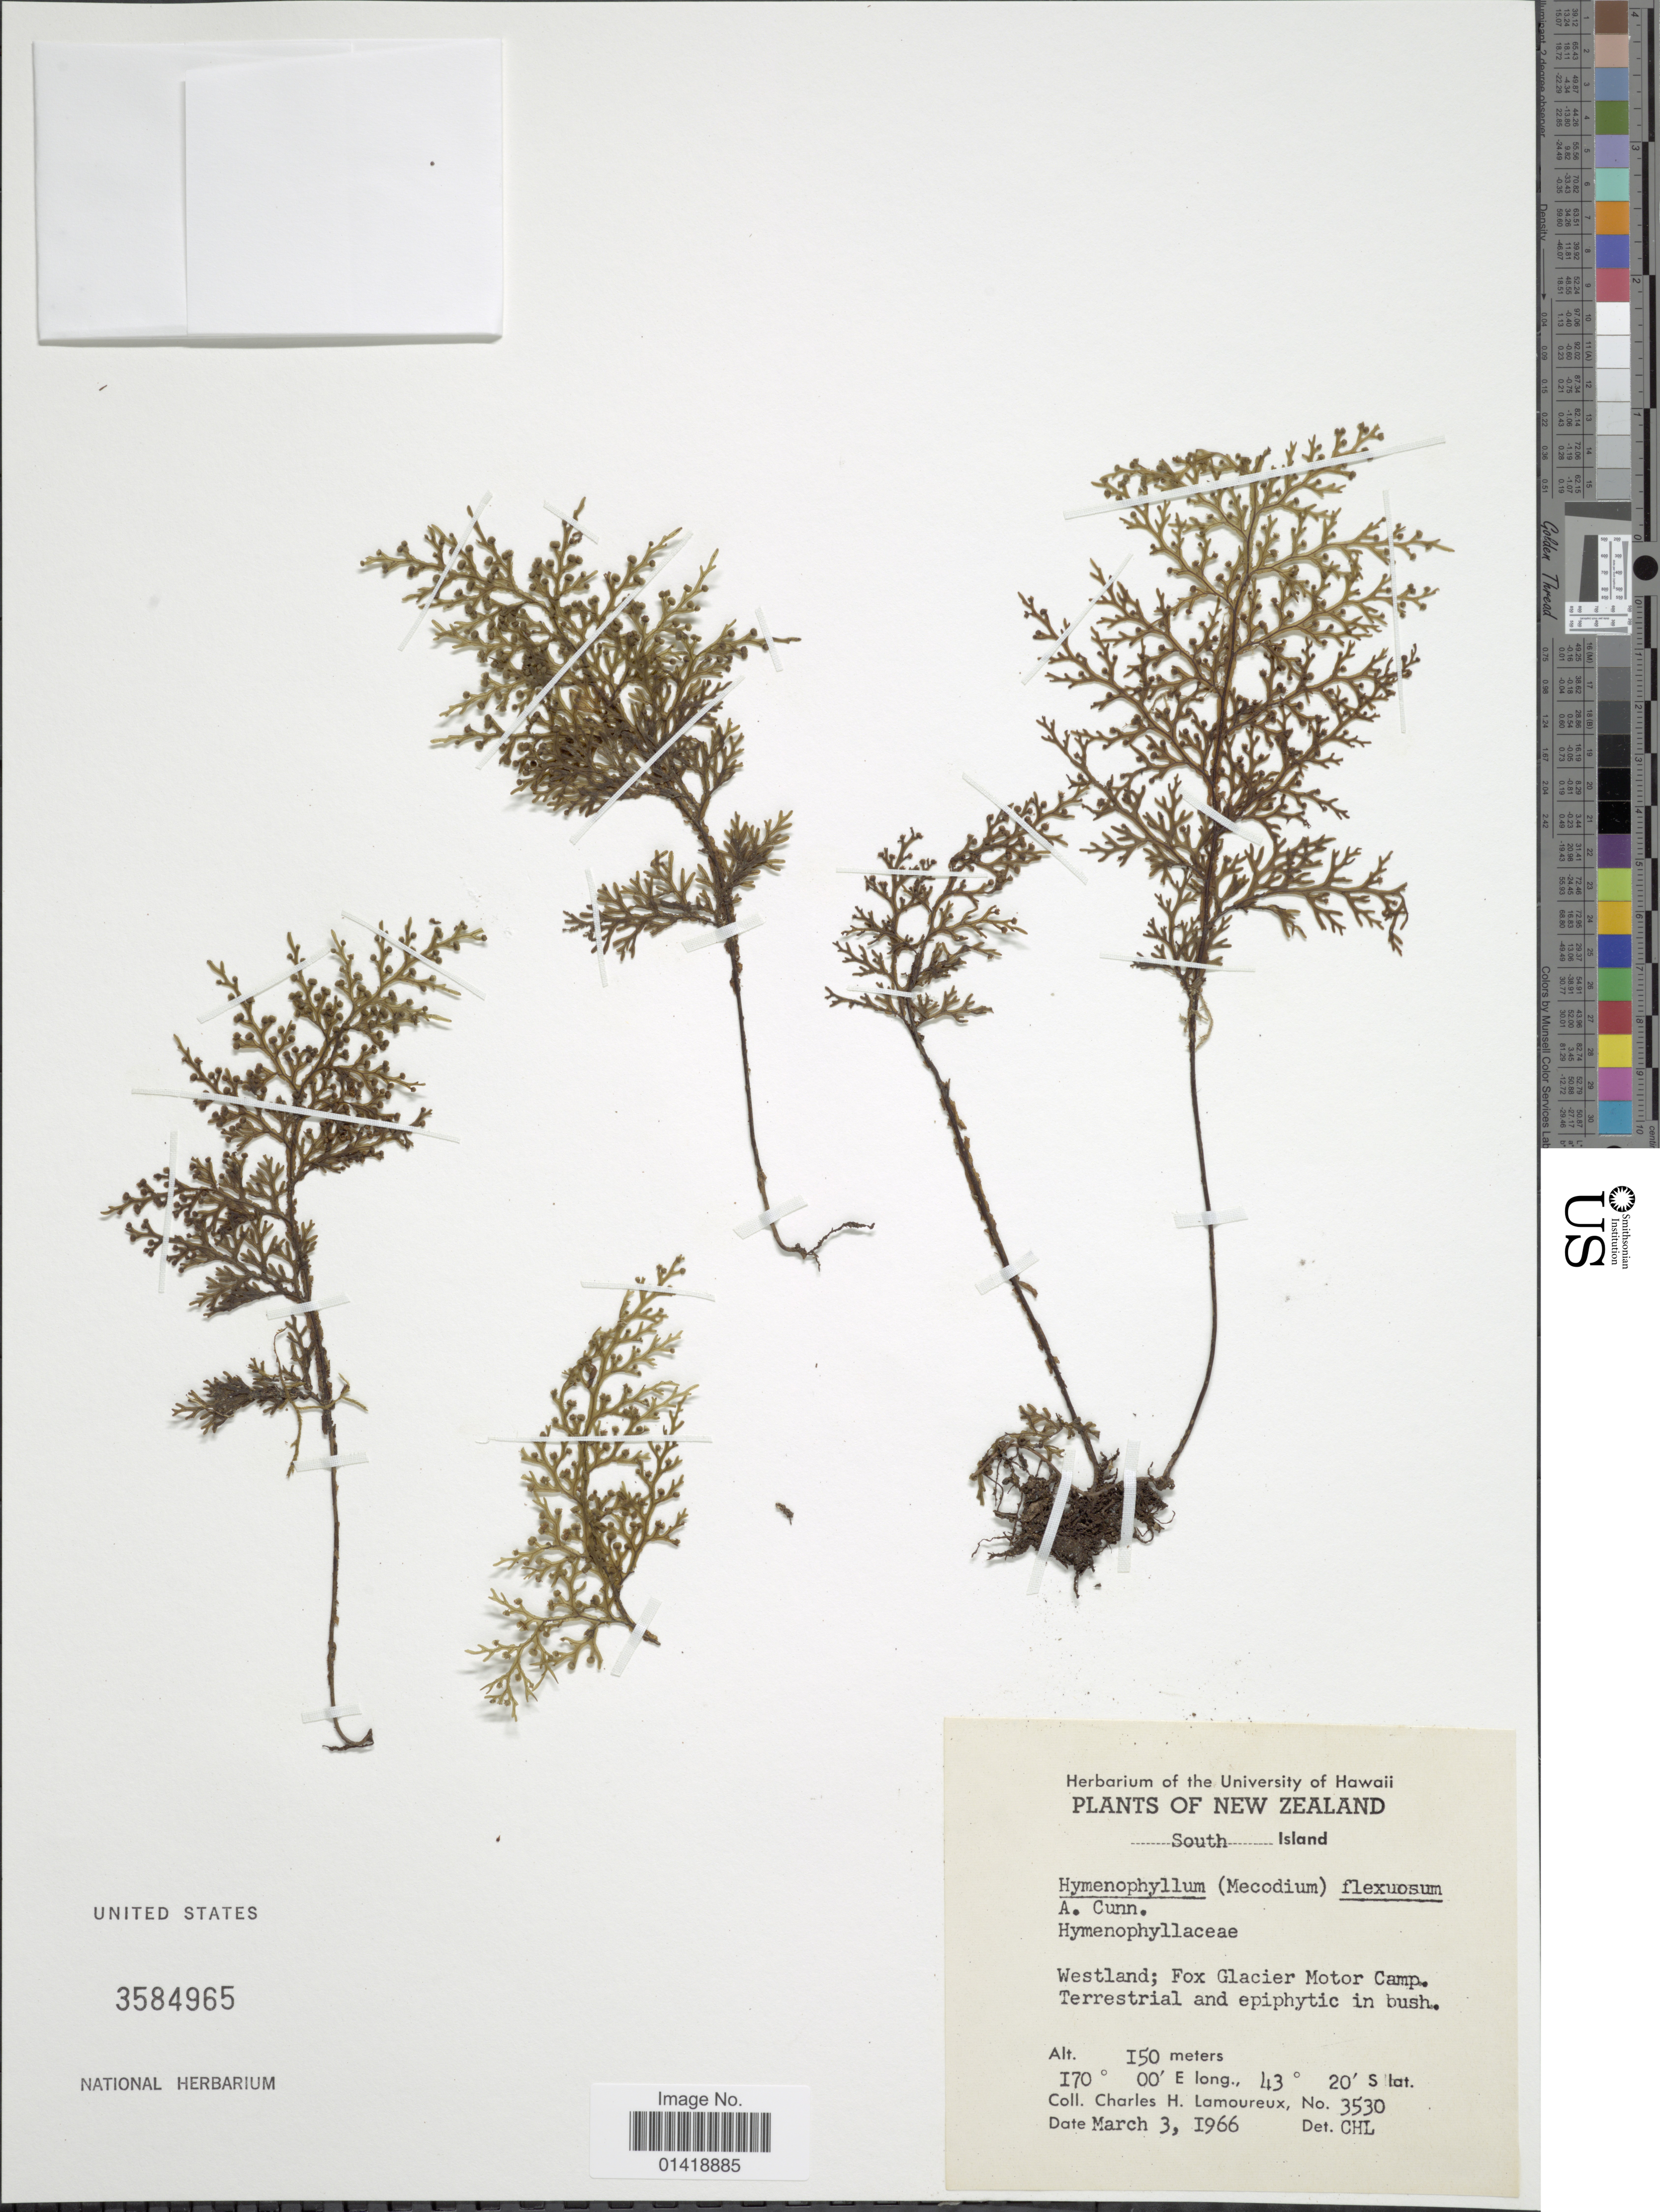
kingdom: Plantae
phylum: Tracheophyta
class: Polypodiopsida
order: Hymenophyllales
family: Hymenophyllaceae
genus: Hymenophyllum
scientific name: Hymenophyllum flexuosum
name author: A. Cunn.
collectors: C. H. Lamoureux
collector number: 3530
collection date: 1966-03-03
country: New Zealand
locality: South Island: Westland; Fox Glacier Motor Camp. Terrestrial and epiphyte in bush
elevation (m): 150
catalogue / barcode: US 3584965